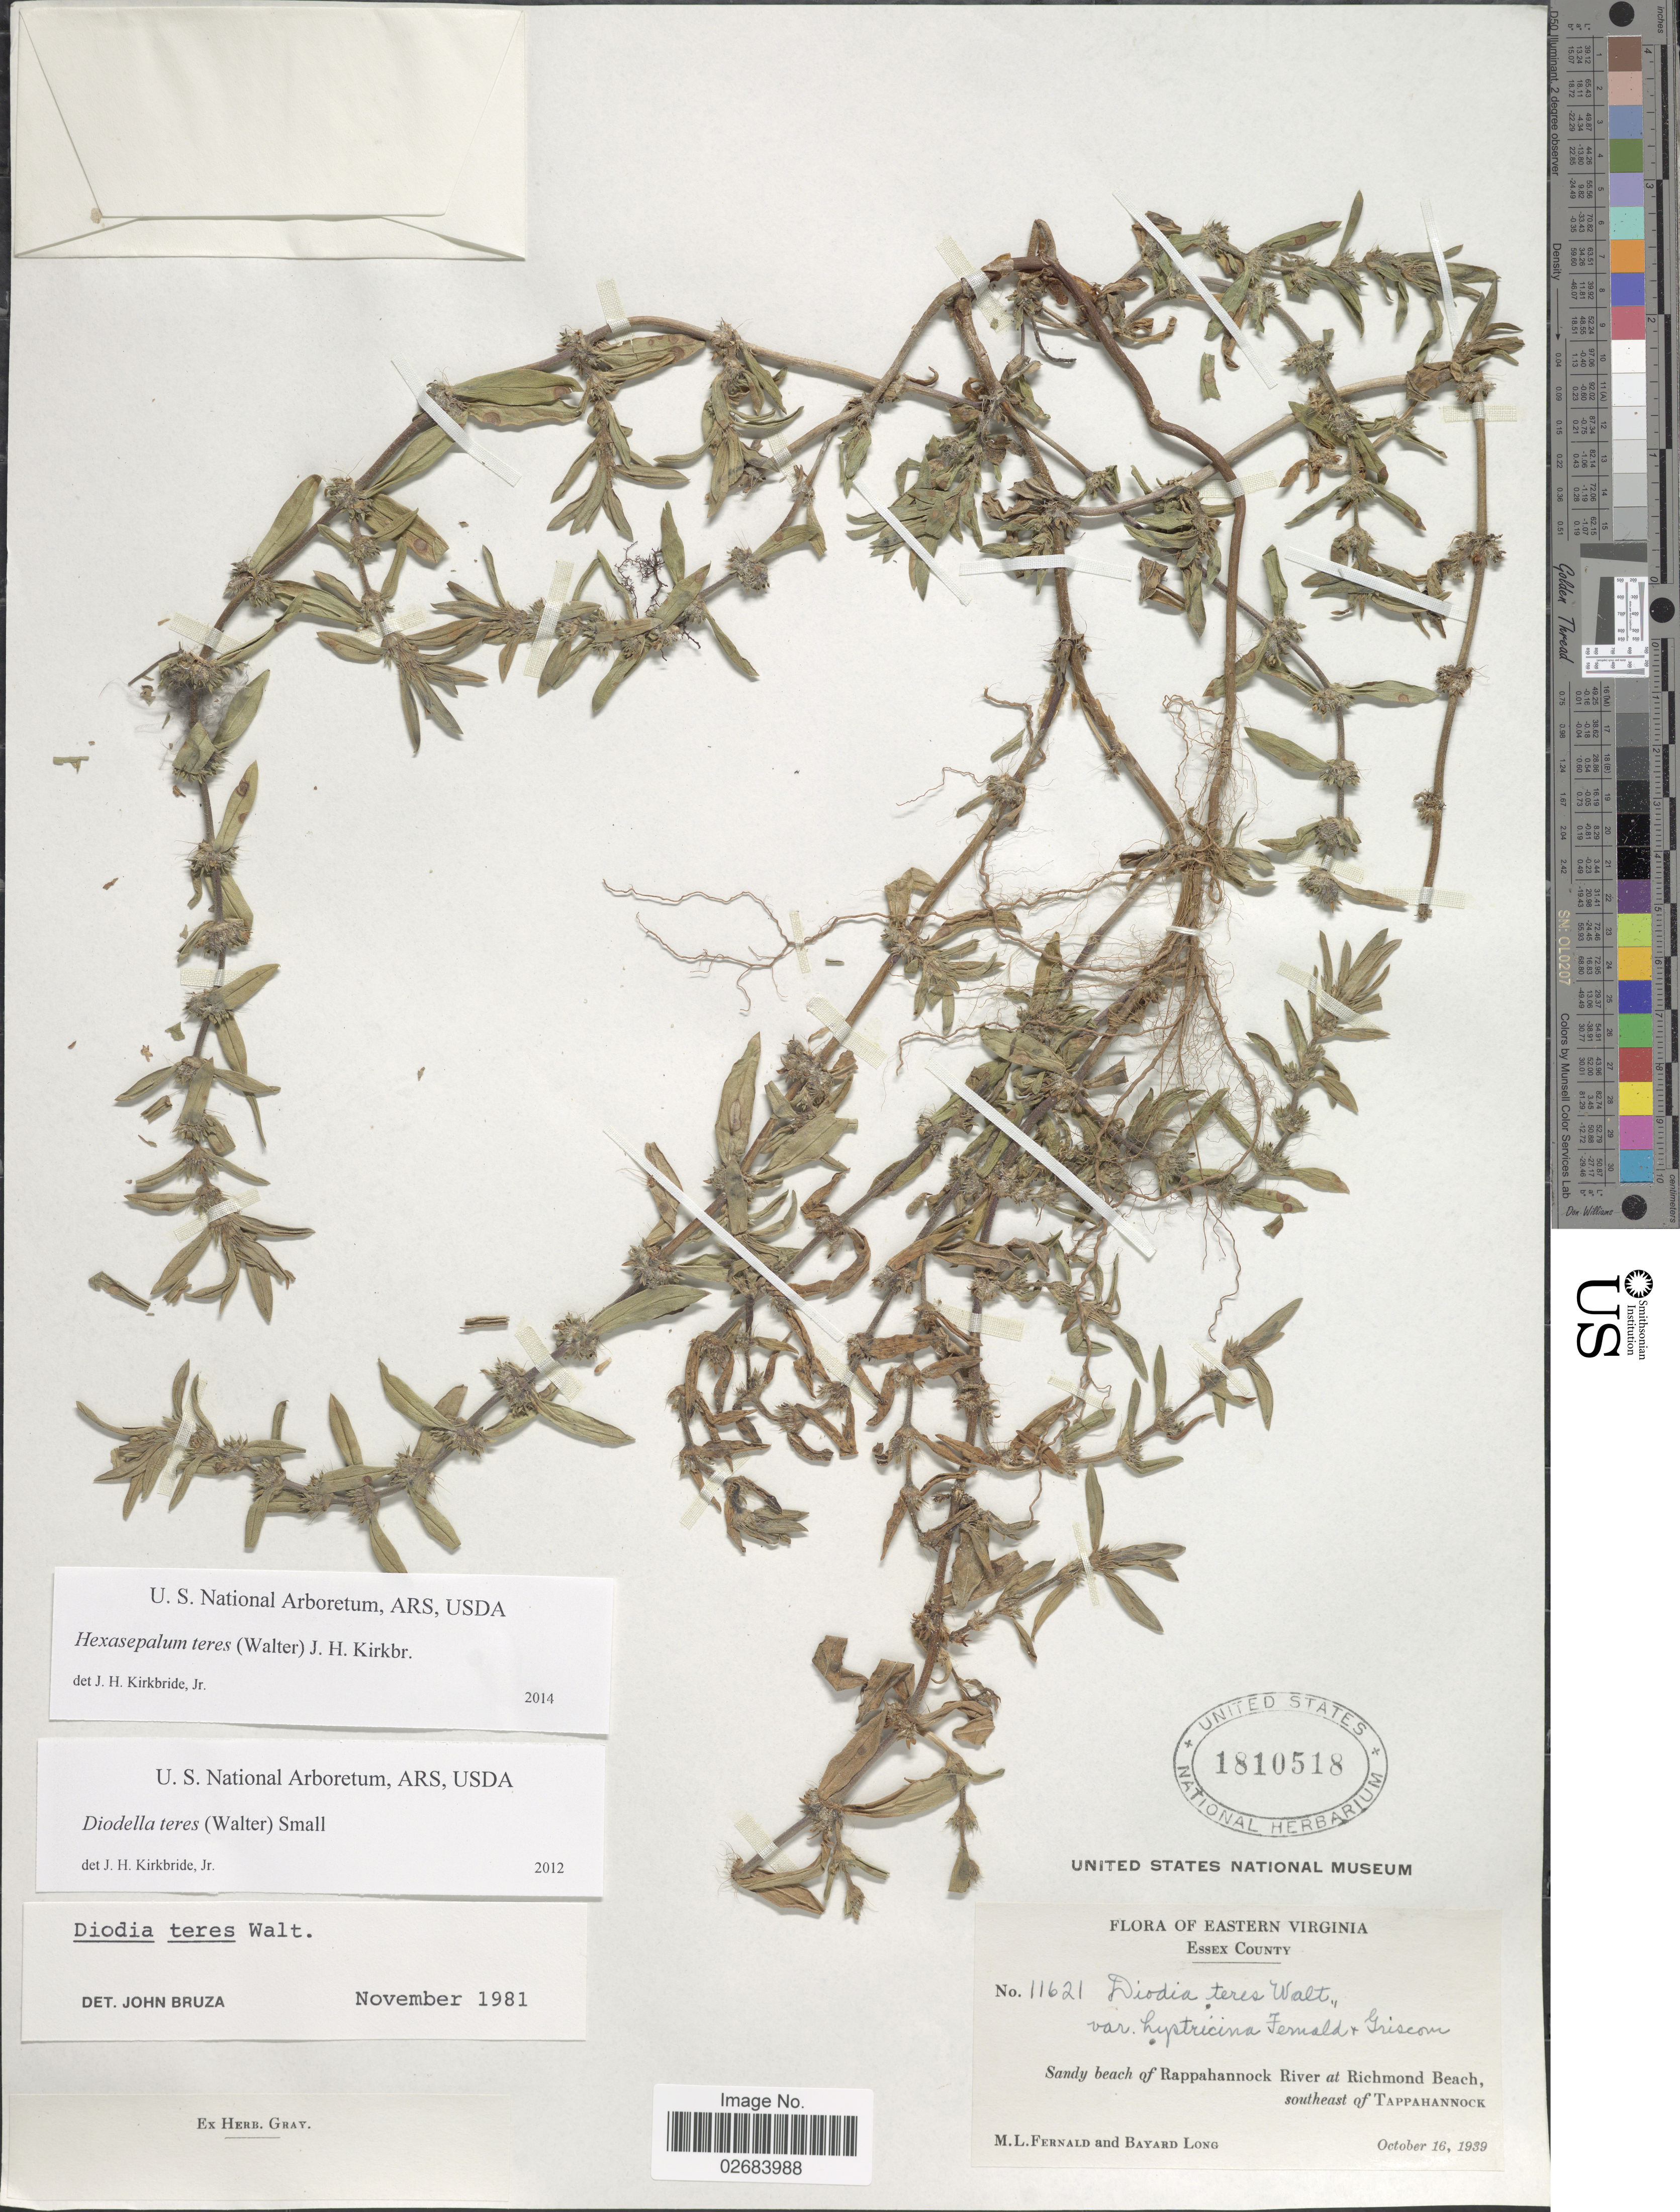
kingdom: Plantae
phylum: Tracheophyta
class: Magnoliopsida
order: Gentianales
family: Rubiaceae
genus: Diodia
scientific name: Diodia teres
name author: Walter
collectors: M. L. Fernald & B. Long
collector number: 11621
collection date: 1939-10-16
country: United States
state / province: Virginia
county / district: Essex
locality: Eastern Virginia, Essex County, Sandy beach of Rappahannock River at Richmond Beach, southeast of Tappahannock.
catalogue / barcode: US 1810518